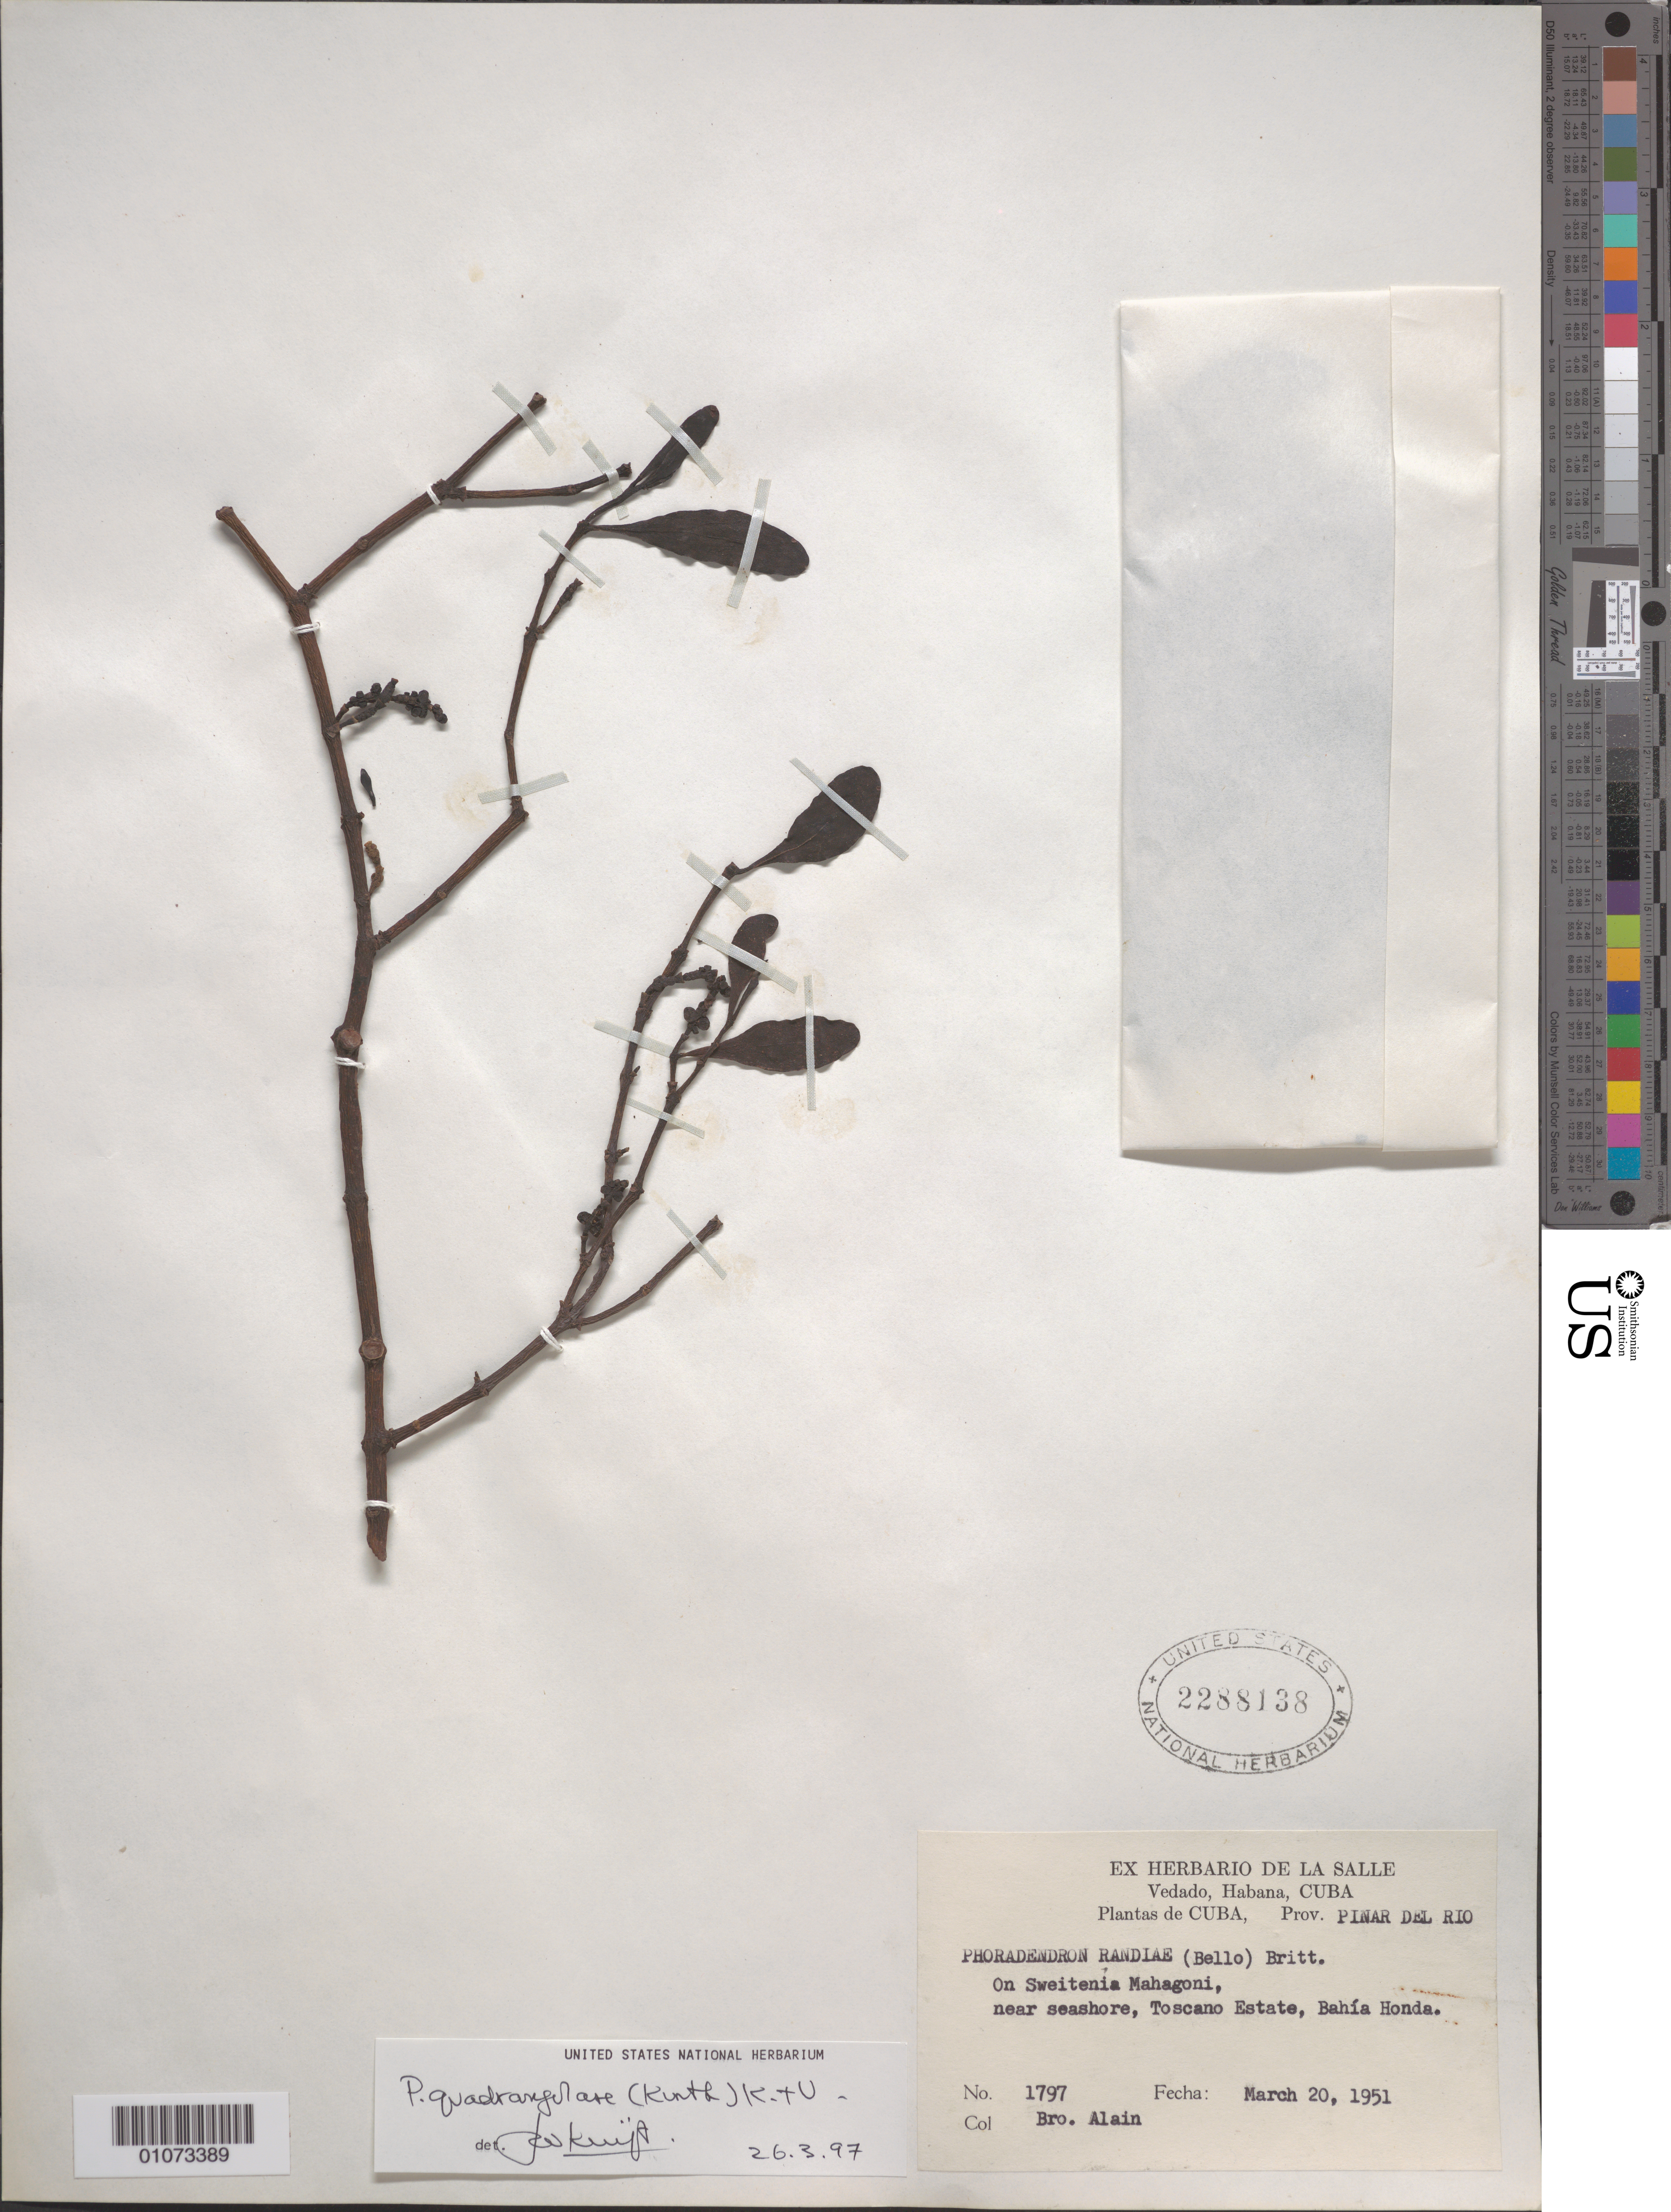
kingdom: Plantae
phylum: Tracheophyta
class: Magnoliopsida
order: Santalales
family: Viscaceae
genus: Phoradendron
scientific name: Phoradendron quadrangulare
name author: (Kunth) Griseb.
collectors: A. H. Liogier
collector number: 1797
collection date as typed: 20 Mar 1951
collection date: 1951-03-20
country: Cuba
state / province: Pinar del Rio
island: Cuba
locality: Bahia Honda, Toscano Estate, near seashore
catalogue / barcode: US 2288138